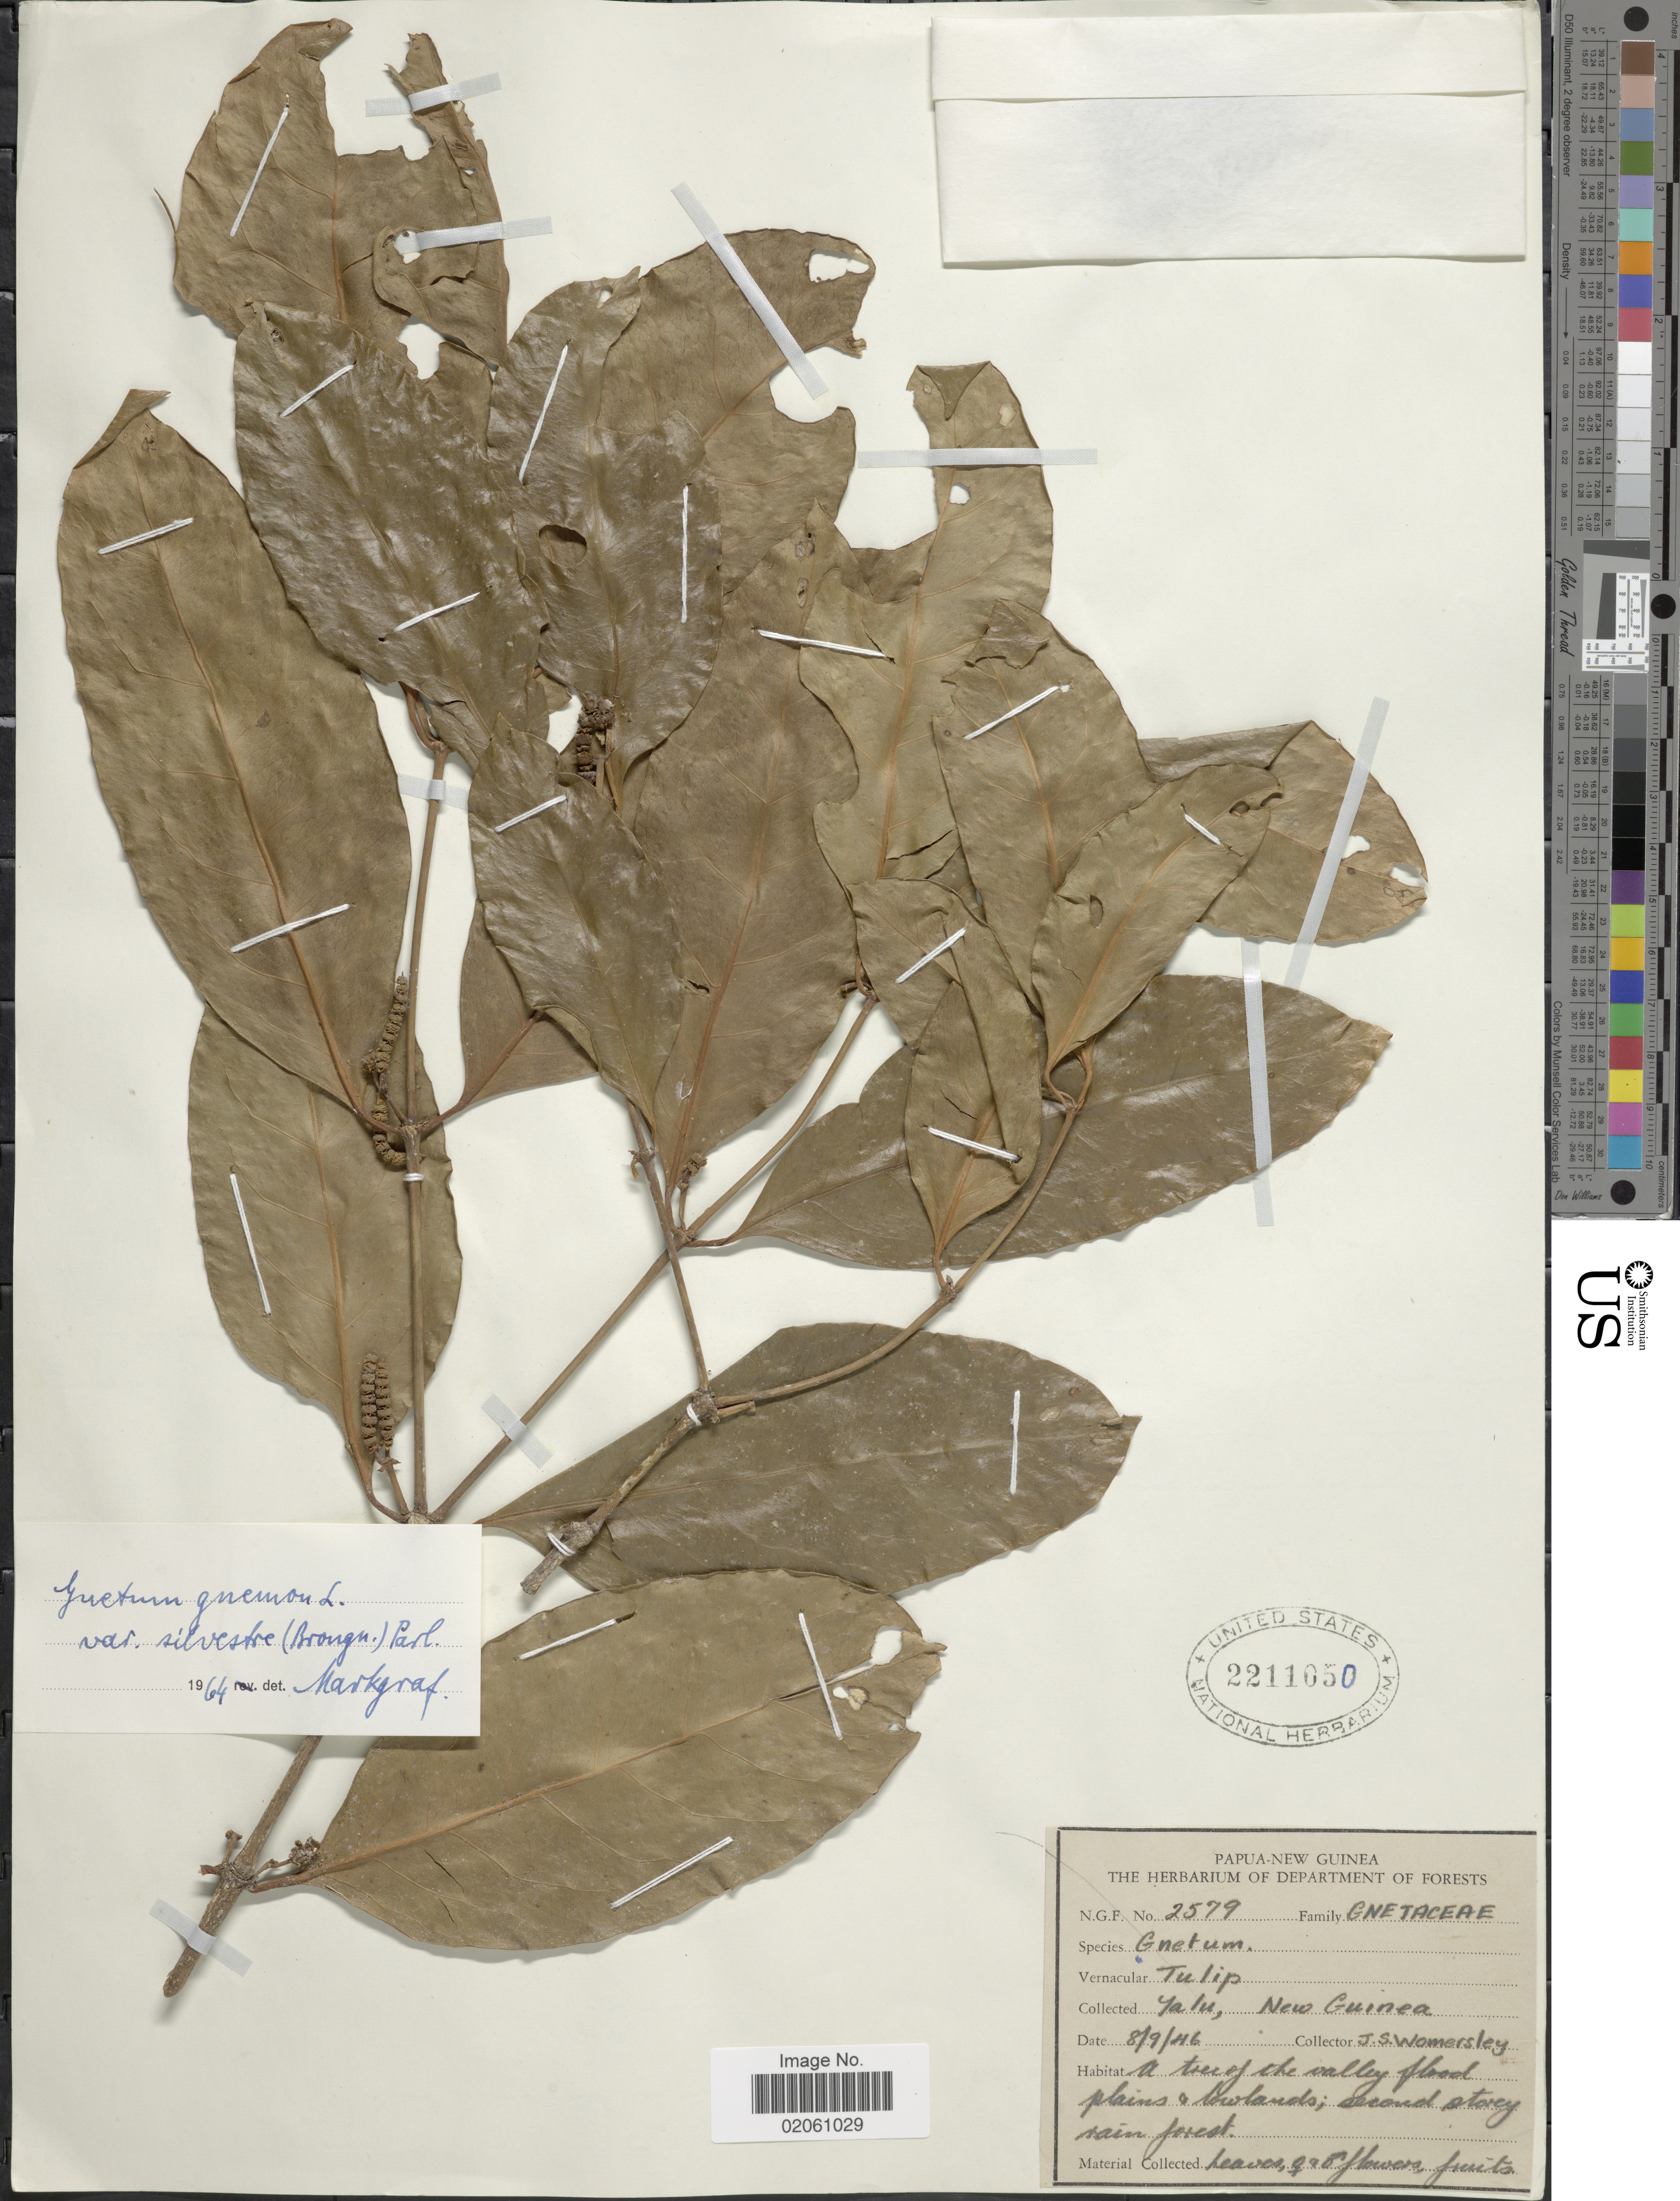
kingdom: Plantae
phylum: Tracheophyta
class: Gnetopsida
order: Gnetales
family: Gnetaceae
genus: Gnetum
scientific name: Gnetum gnemon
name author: L.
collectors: J. S. Womersley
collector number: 2579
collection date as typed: Transcribed d/m/y: 8/9/46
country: Papua New Guinea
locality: Jalu, New Guinea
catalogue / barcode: US 2211050